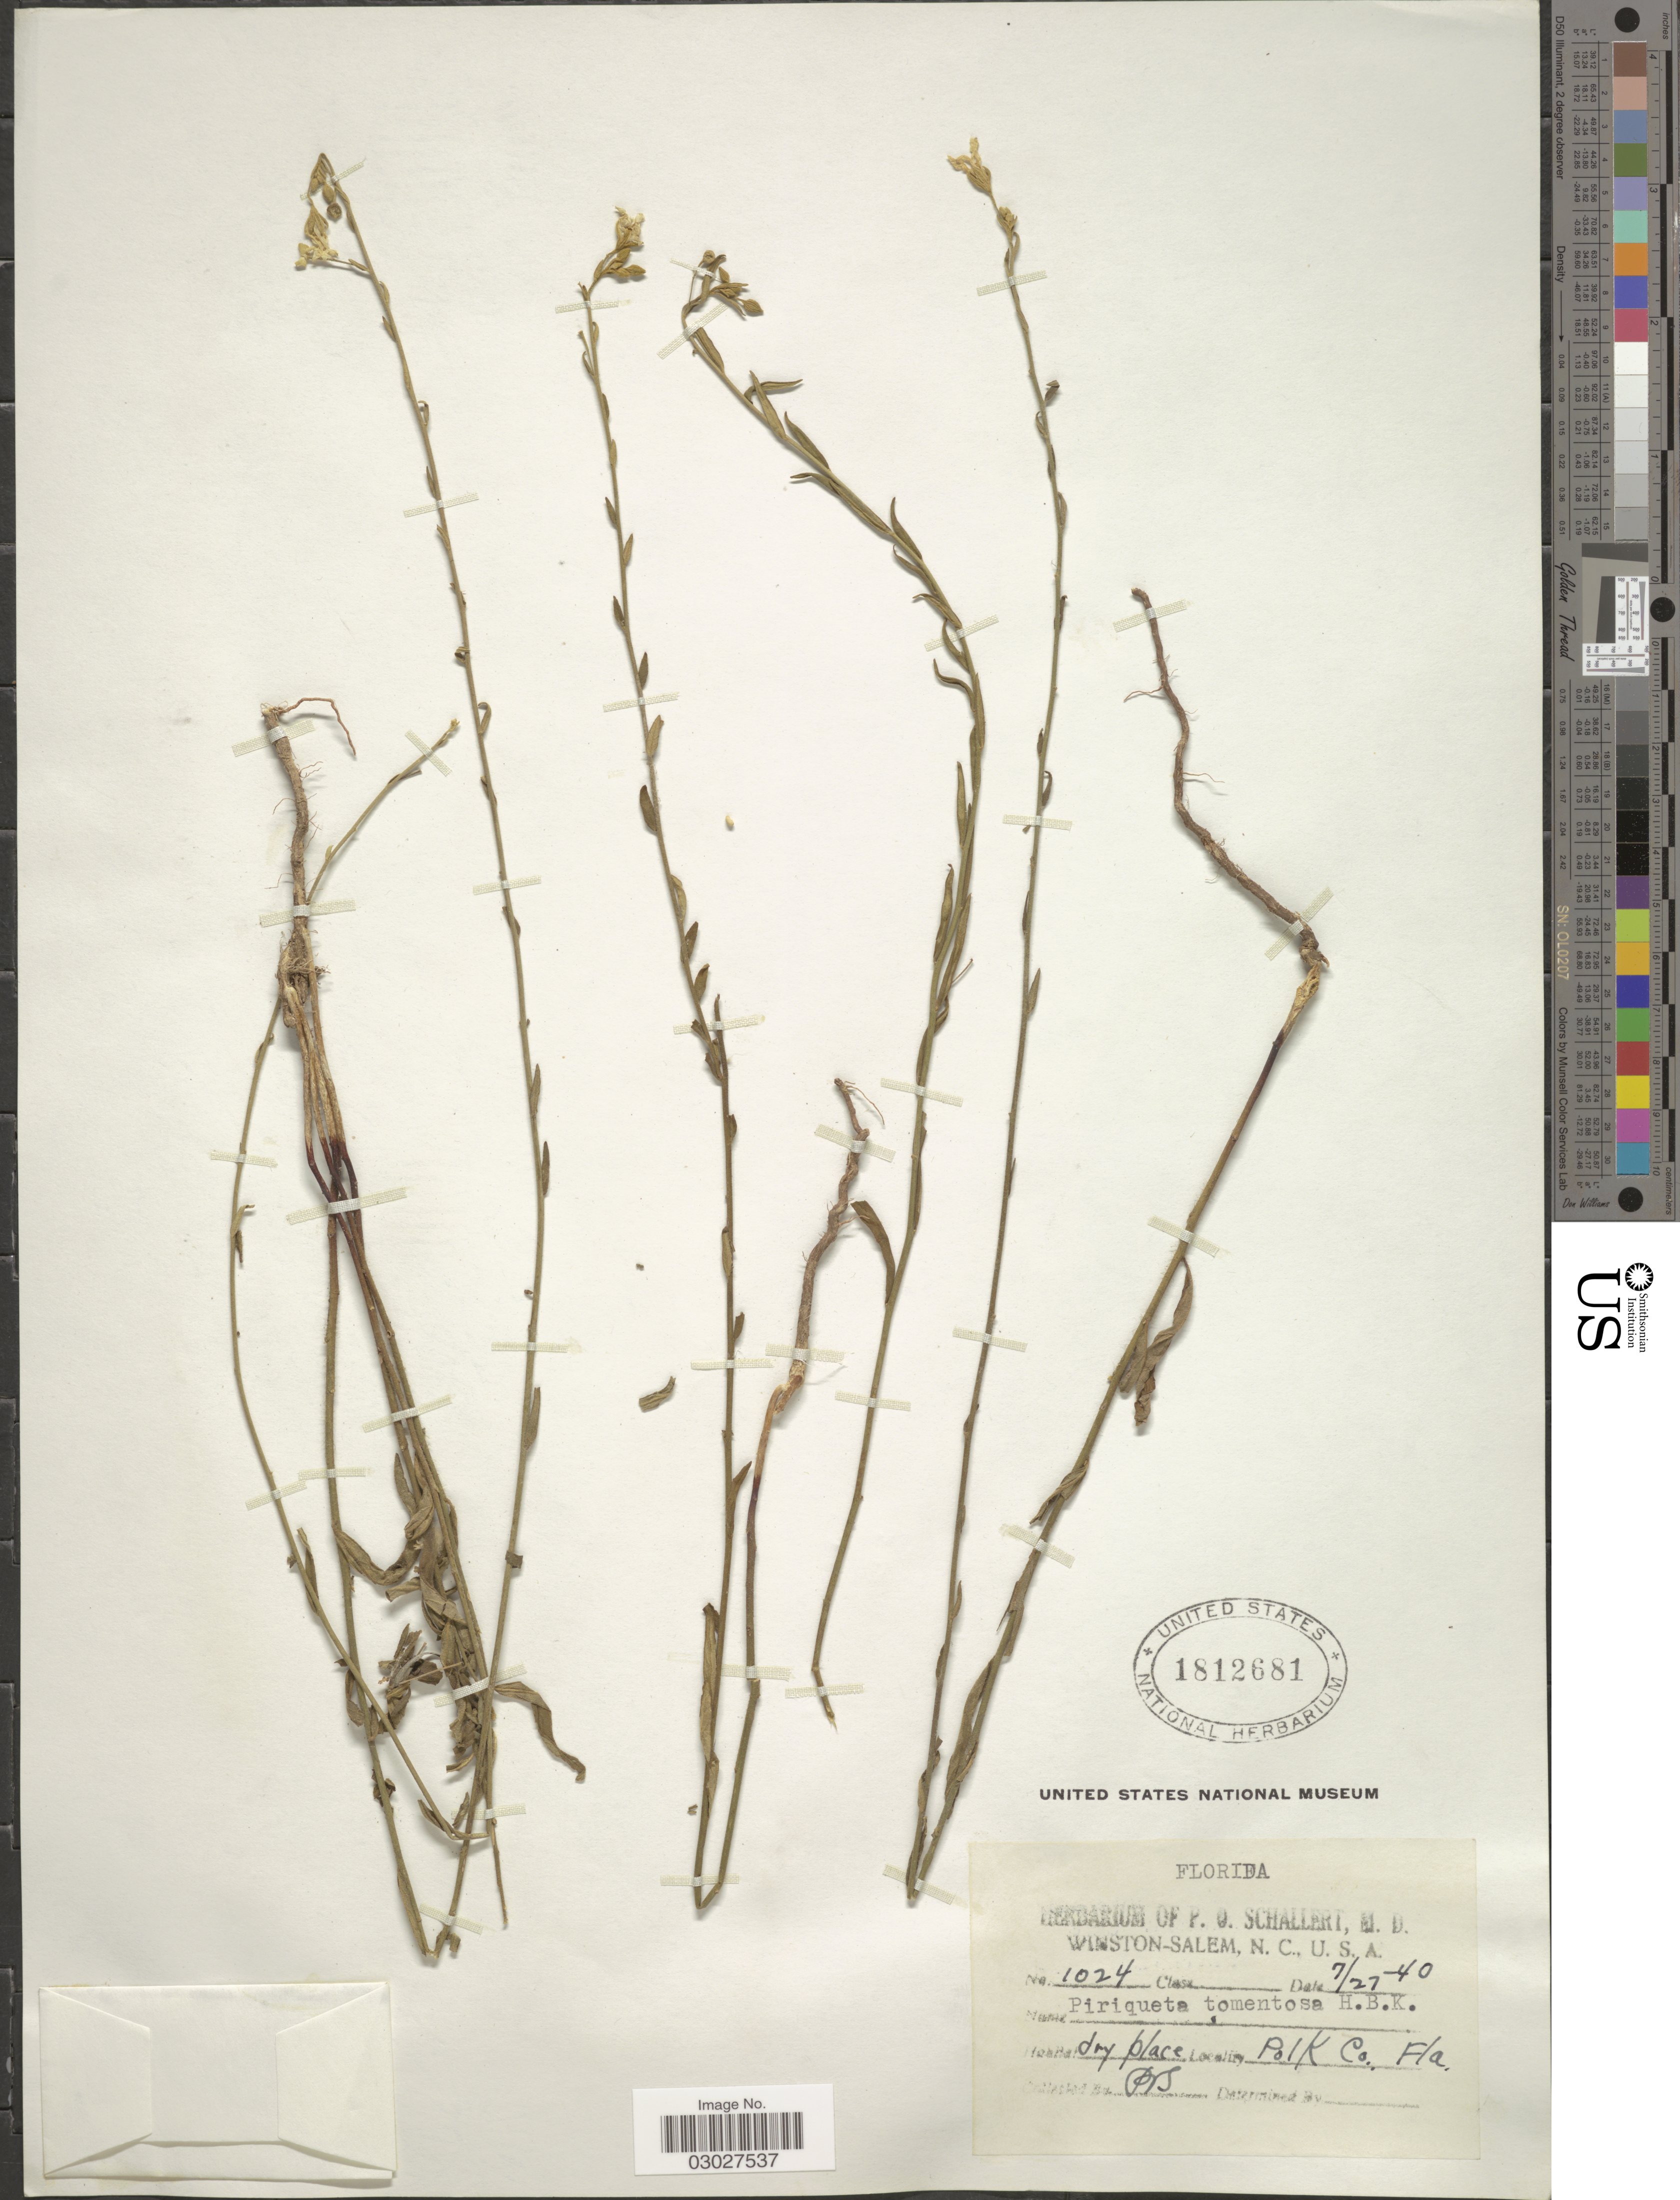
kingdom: Plantae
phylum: Tracheophyta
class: Magnoliopsida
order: Malpighiales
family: Turneraceae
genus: Piriqueta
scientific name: Piriqueta cistoides subsp. caroliniana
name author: (Walter) Arbo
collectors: P. Schallert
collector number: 1024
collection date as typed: Transcribed d/m/y: 27/7/40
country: United States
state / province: Florida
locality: Polk Co.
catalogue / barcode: US 1812681